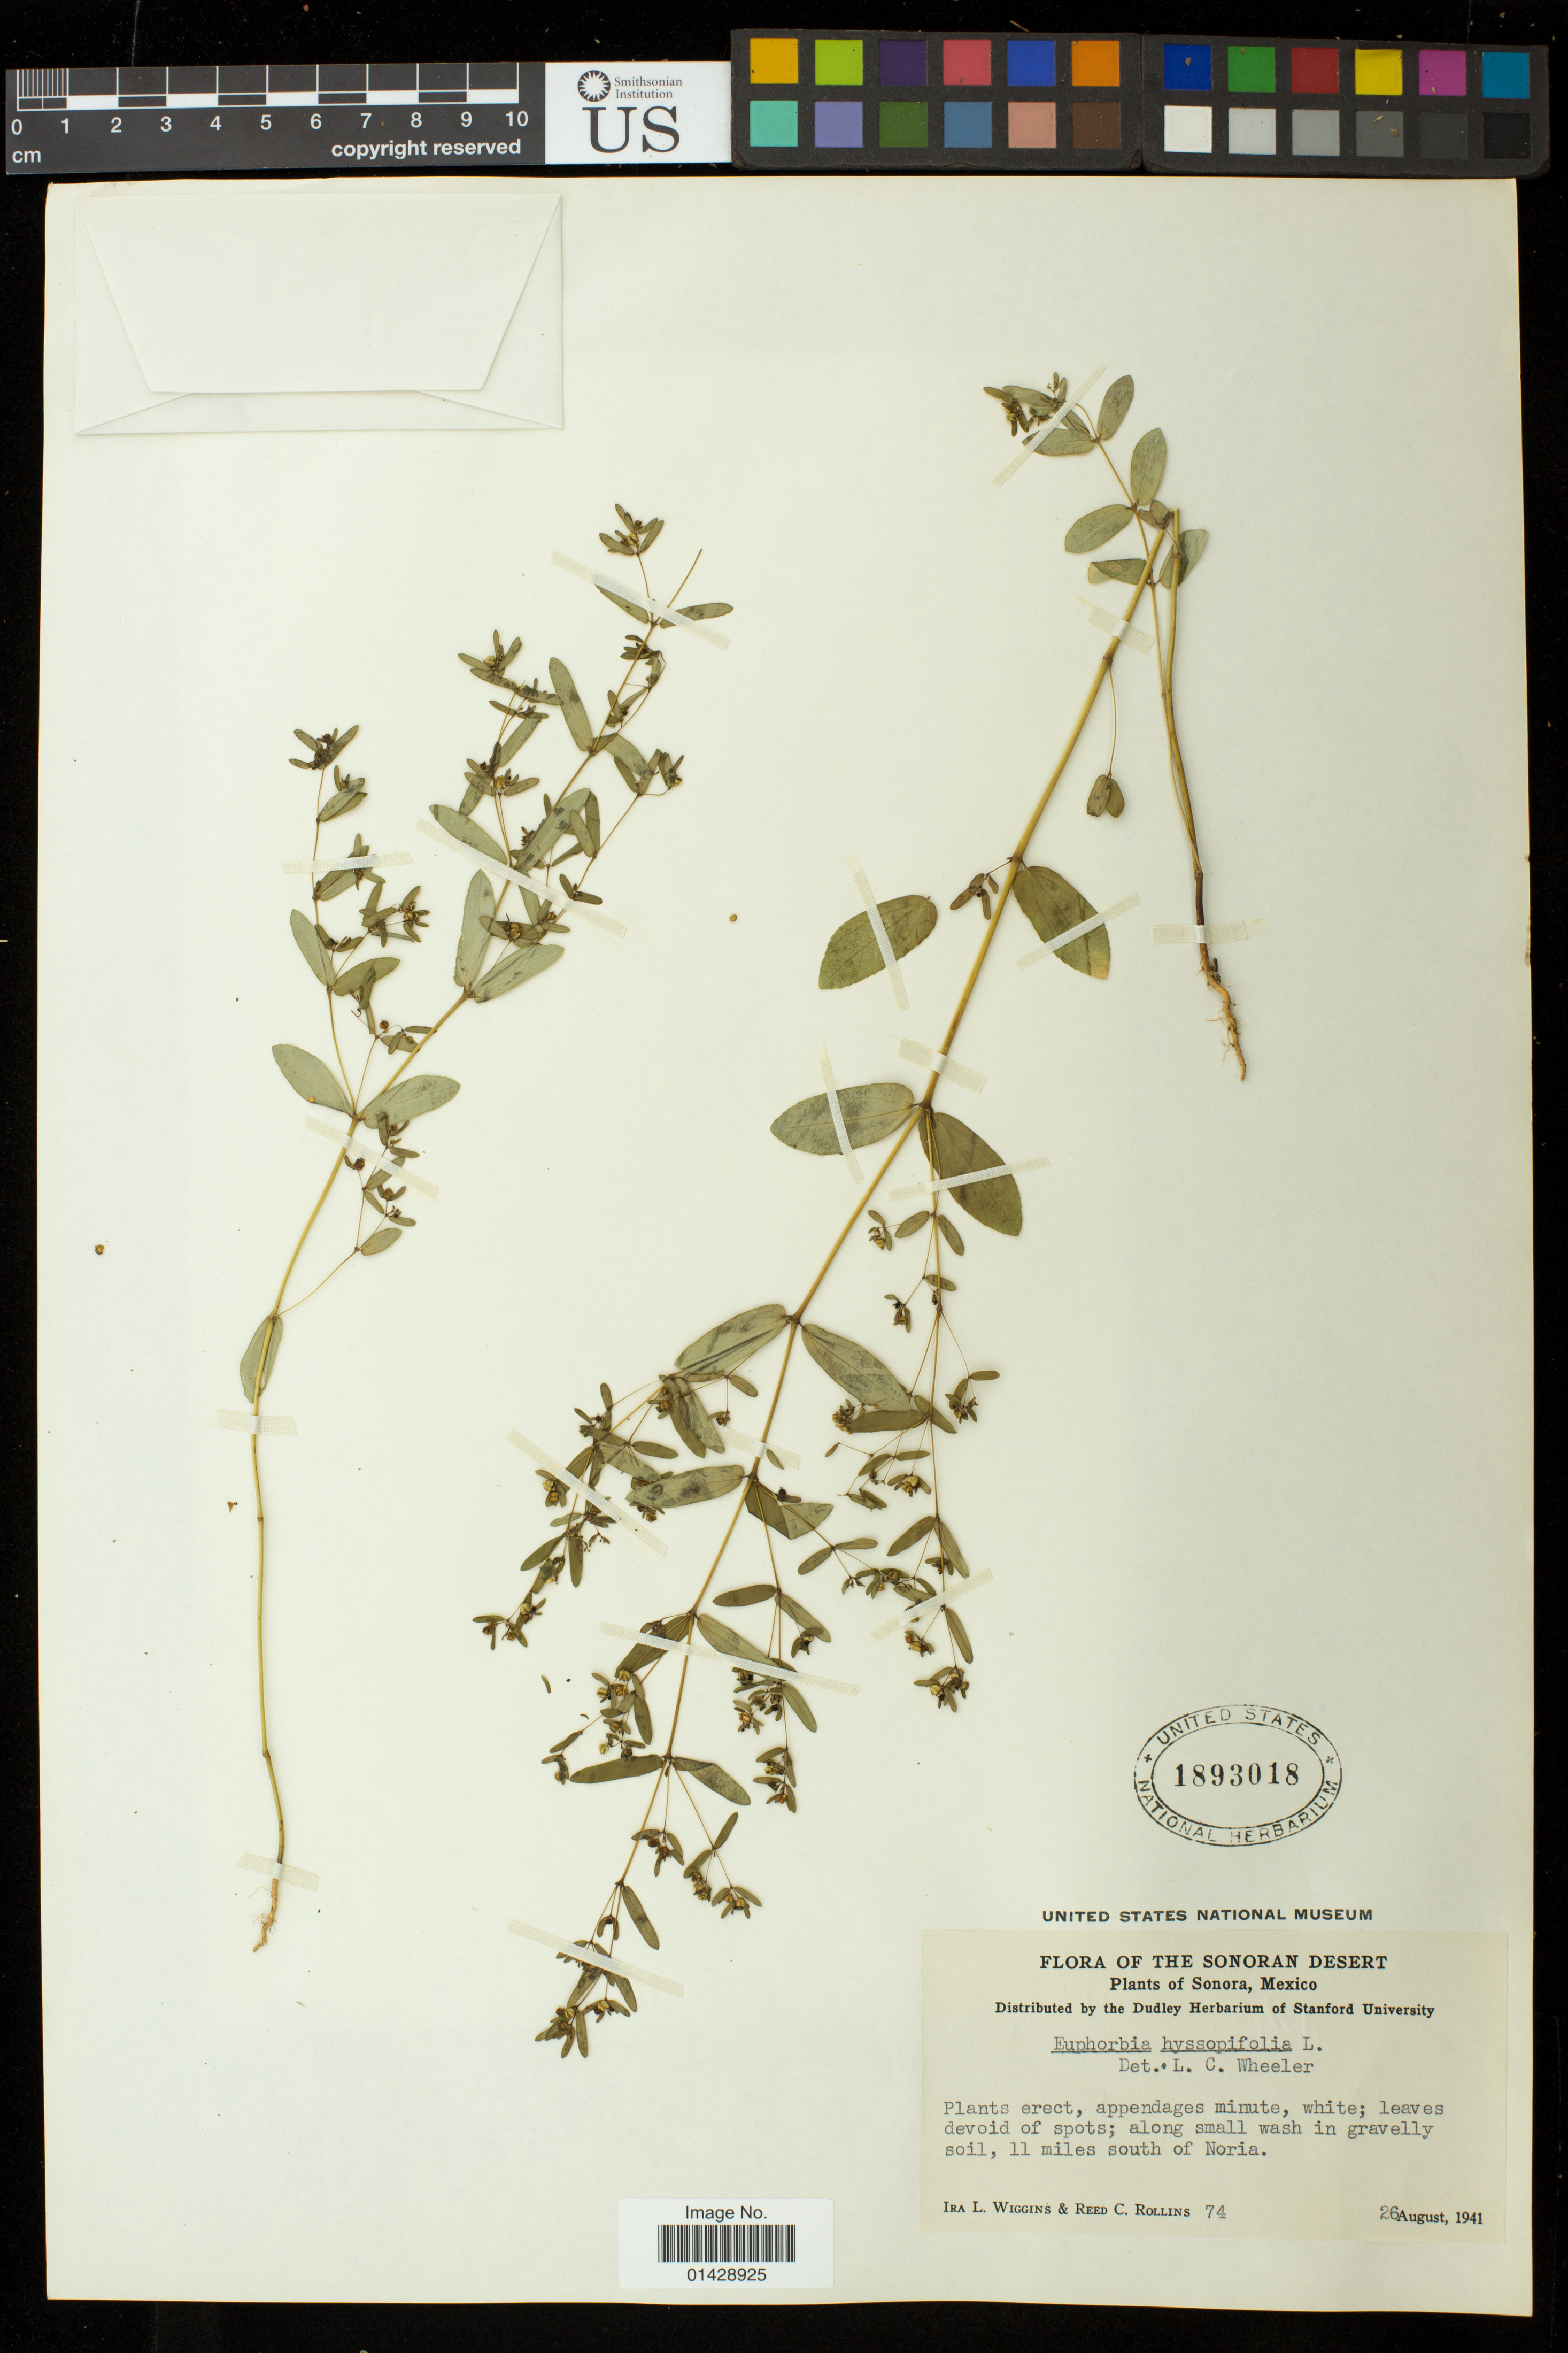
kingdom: Plantae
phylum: Tracheophyta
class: Magnoliopsida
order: Malpighiales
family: Euphorbiaceae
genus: Euphorbia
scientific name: Euphorbia hyssopifolia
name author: L.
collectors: I. L. Wiggins & R. C. Rollins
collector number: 74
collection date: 1941-08-26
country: Mexico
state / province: Sonora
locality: Along small wash in gravelling soil, 11 miles south of Noria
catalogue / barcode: US 1893018